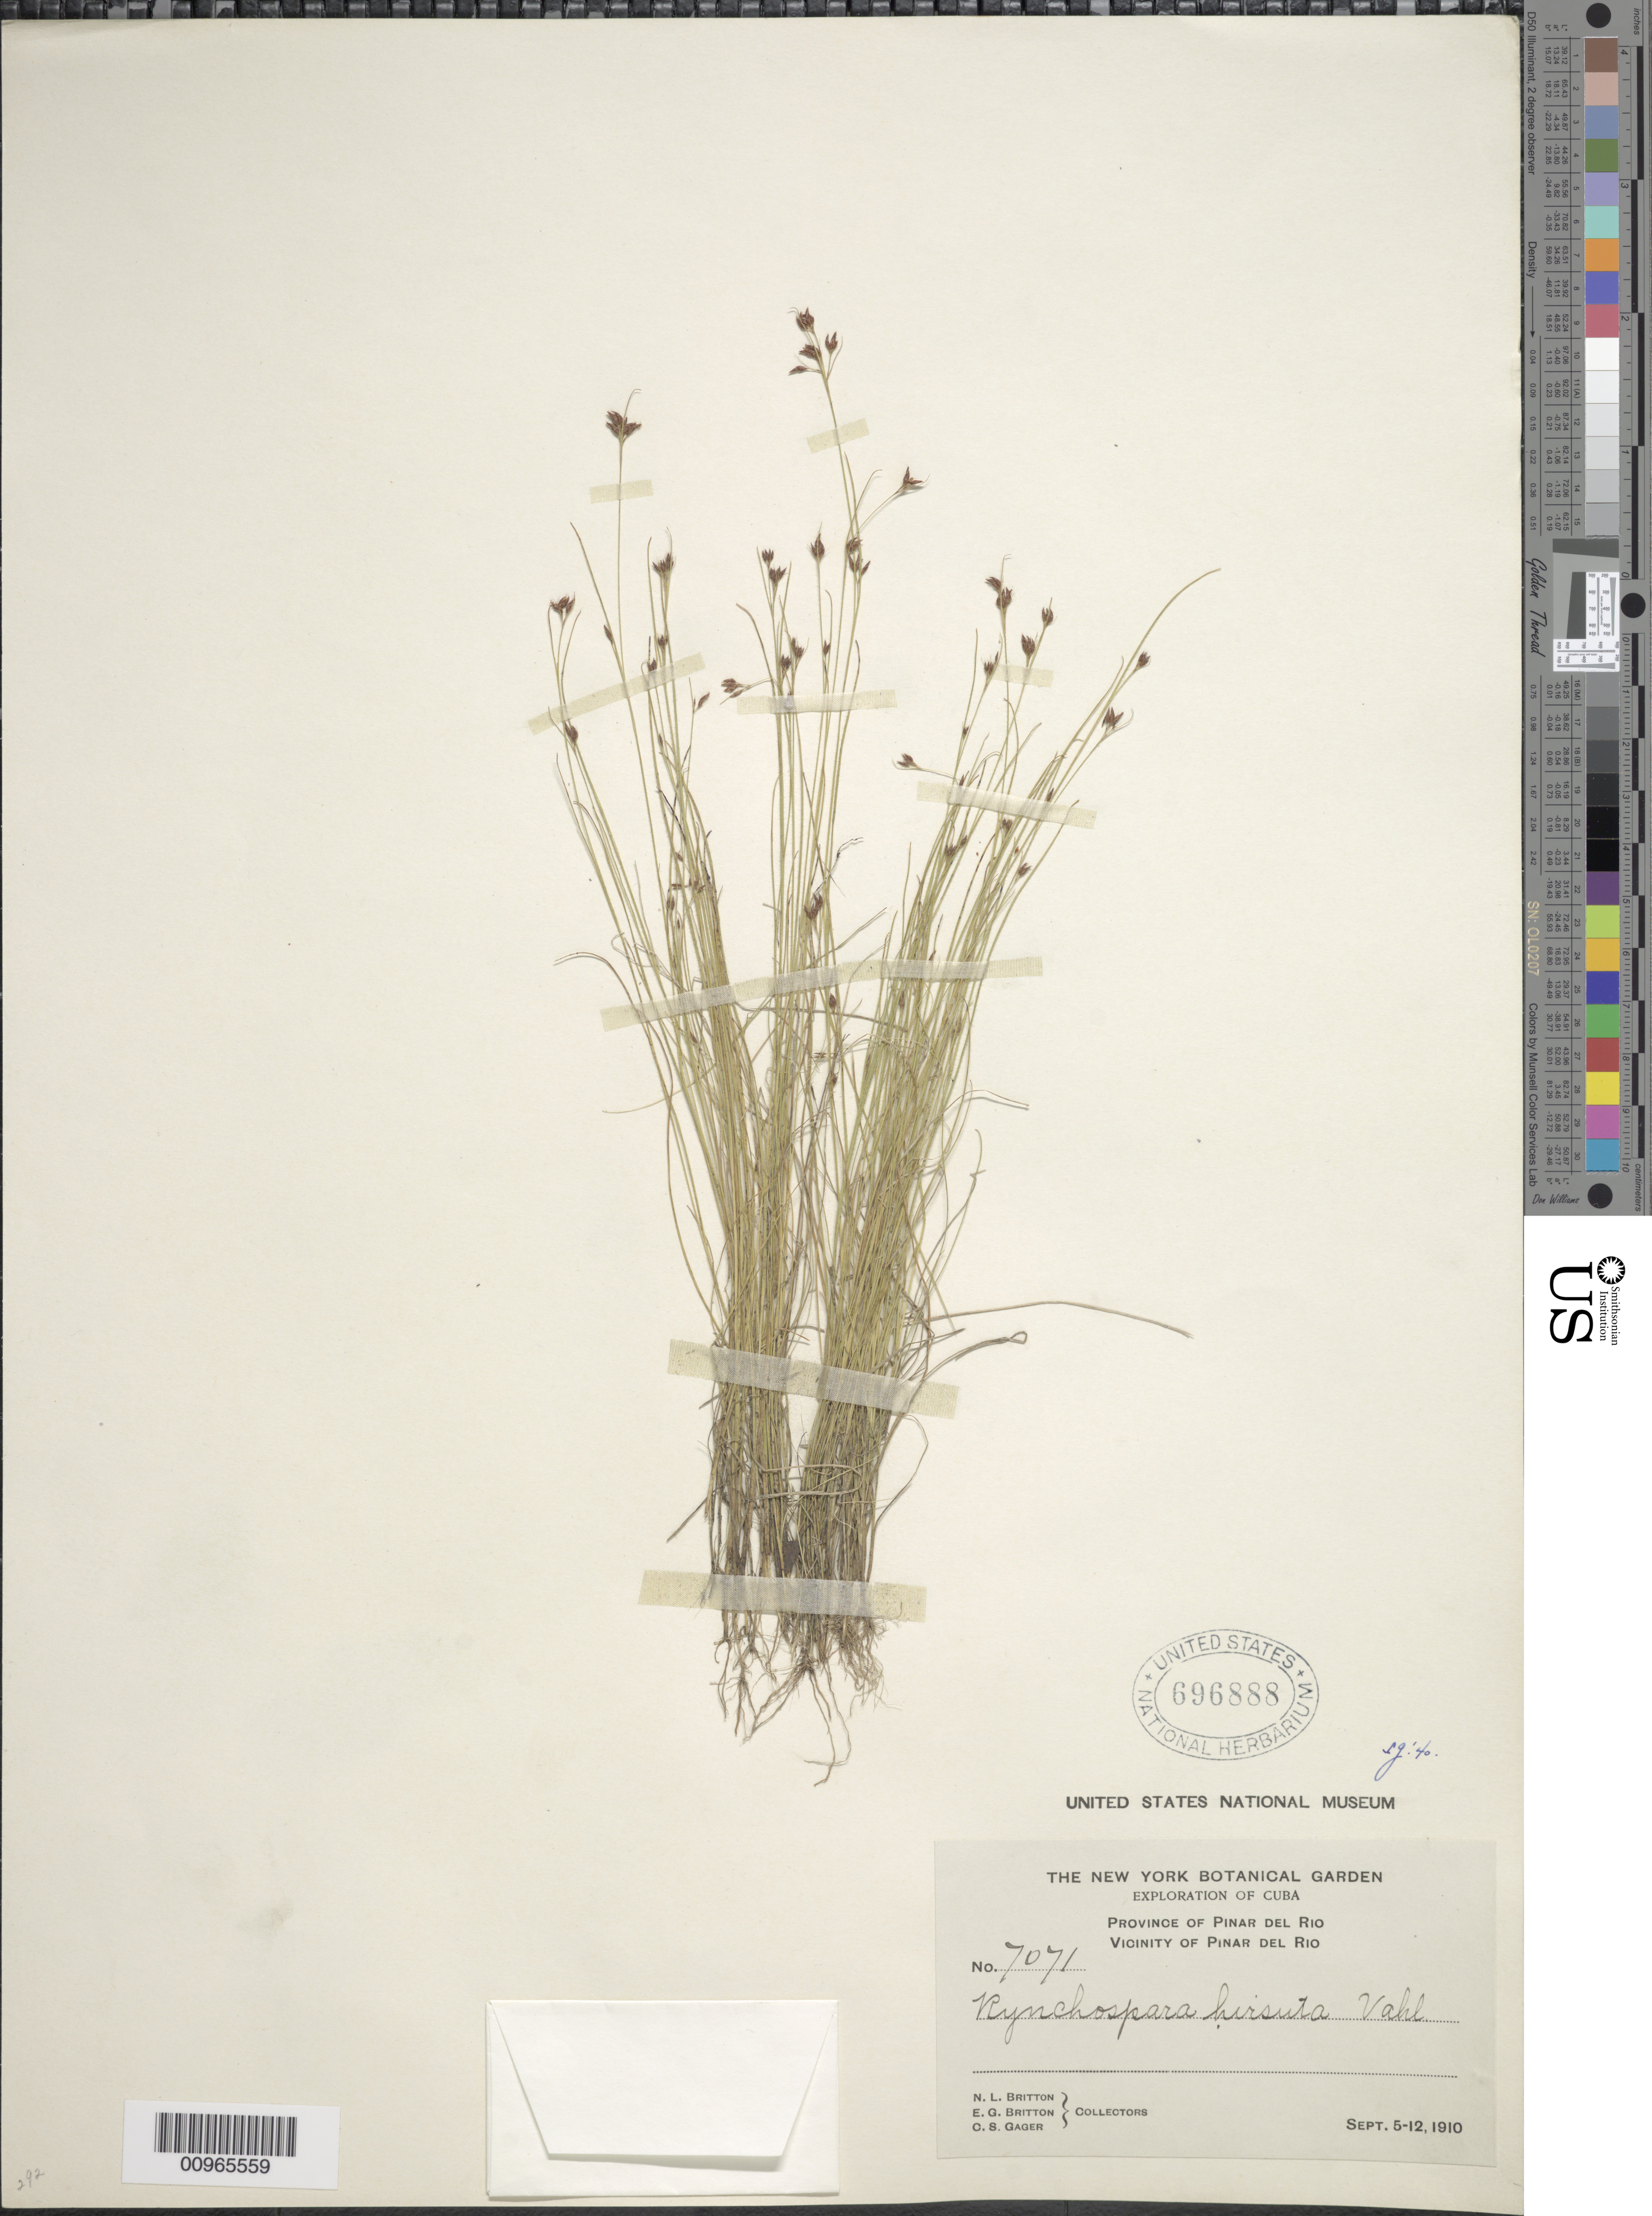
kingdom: Plantae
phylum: Tracheophyta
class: Liliopsida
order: Poales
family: Cyperaceae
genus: Rhynchospora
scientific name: Rhynchospora hirsuta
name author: (Vahl) Vahl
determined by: Gale, S.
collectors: N. Britton, E. G. Britton & C. Gager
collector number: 7071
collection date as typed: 05 Sep 1910 to 12 Sep 1910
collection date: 1910-09-05/1910-09-12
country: Cuba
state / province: Pinar del Rio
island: Cuba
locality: Vicinity of Pinar del Rio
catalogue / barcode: US 696888